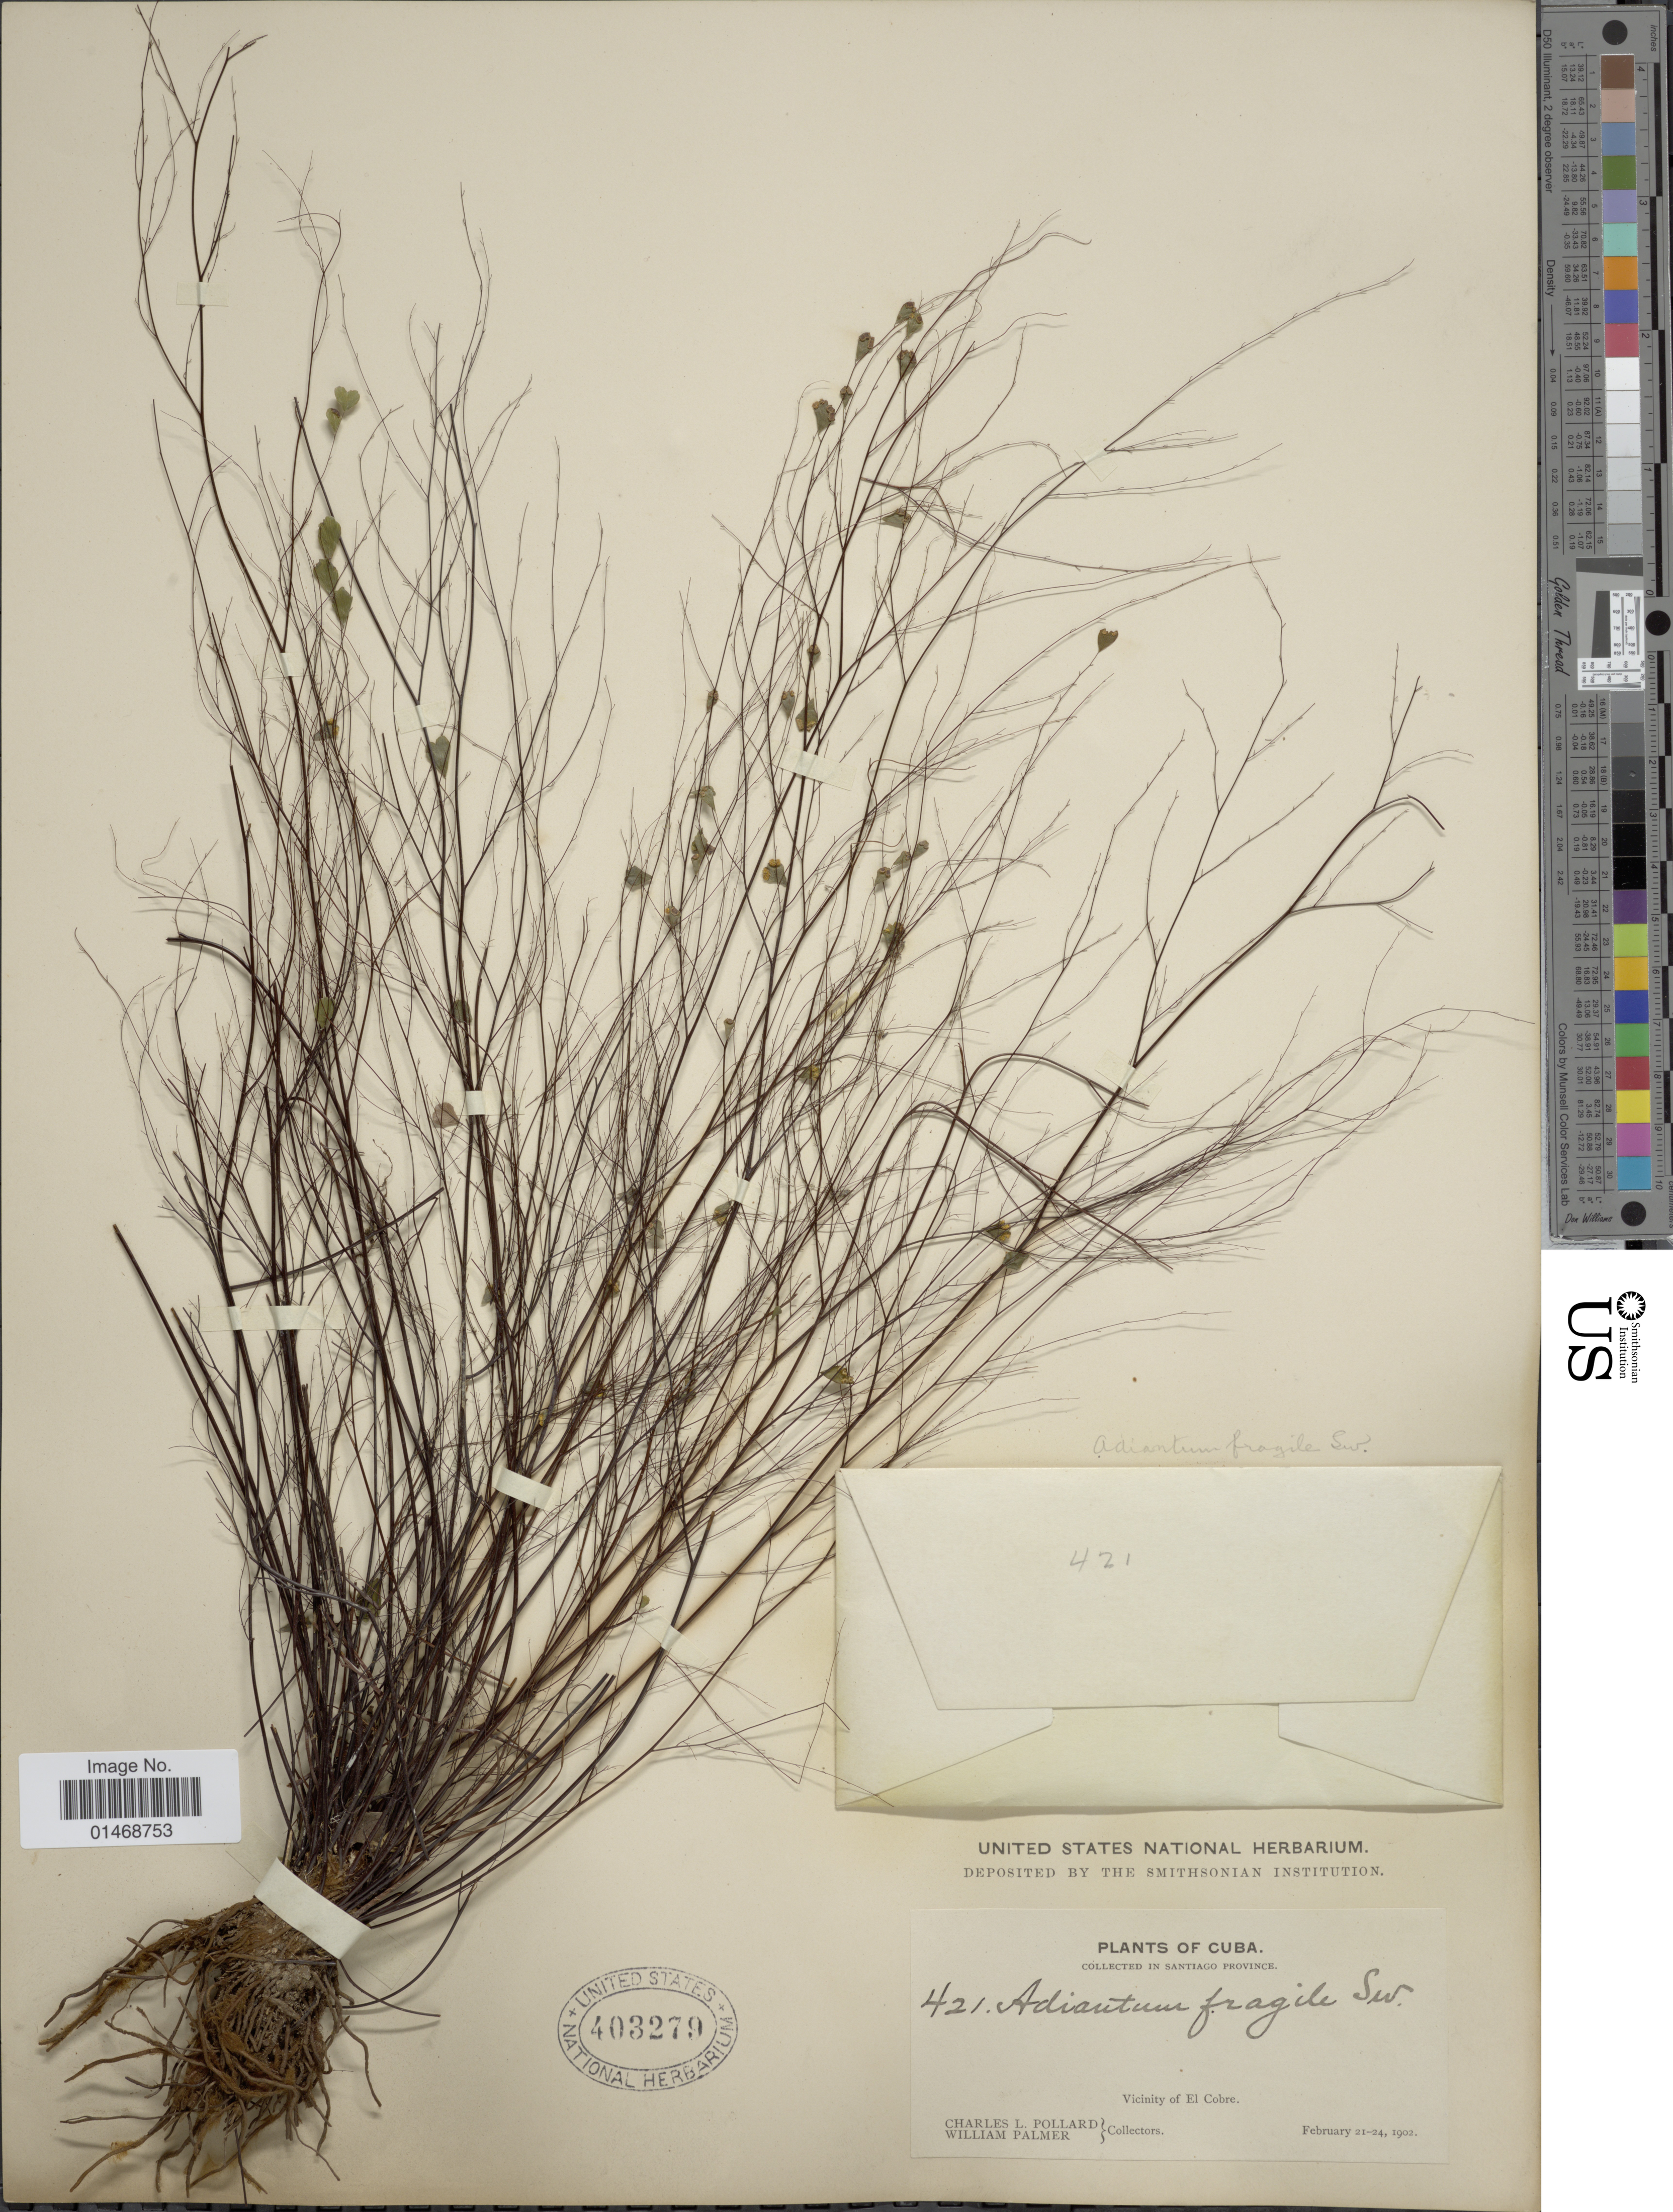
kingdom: Plantae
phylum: Tracheophyta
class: Polypodiopsida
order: Polypodiales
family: Pteridaceae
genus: Adiantum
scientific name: Adiantum fragile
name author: Sw.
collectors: C. L. Pollard & W. Palmer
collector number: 421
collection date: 1902-02-21/1902-02-24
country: Cuba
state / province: Santiago de Cuba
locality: In Santiago Province, Vicinity of EL Cobre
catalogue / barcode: US 403279